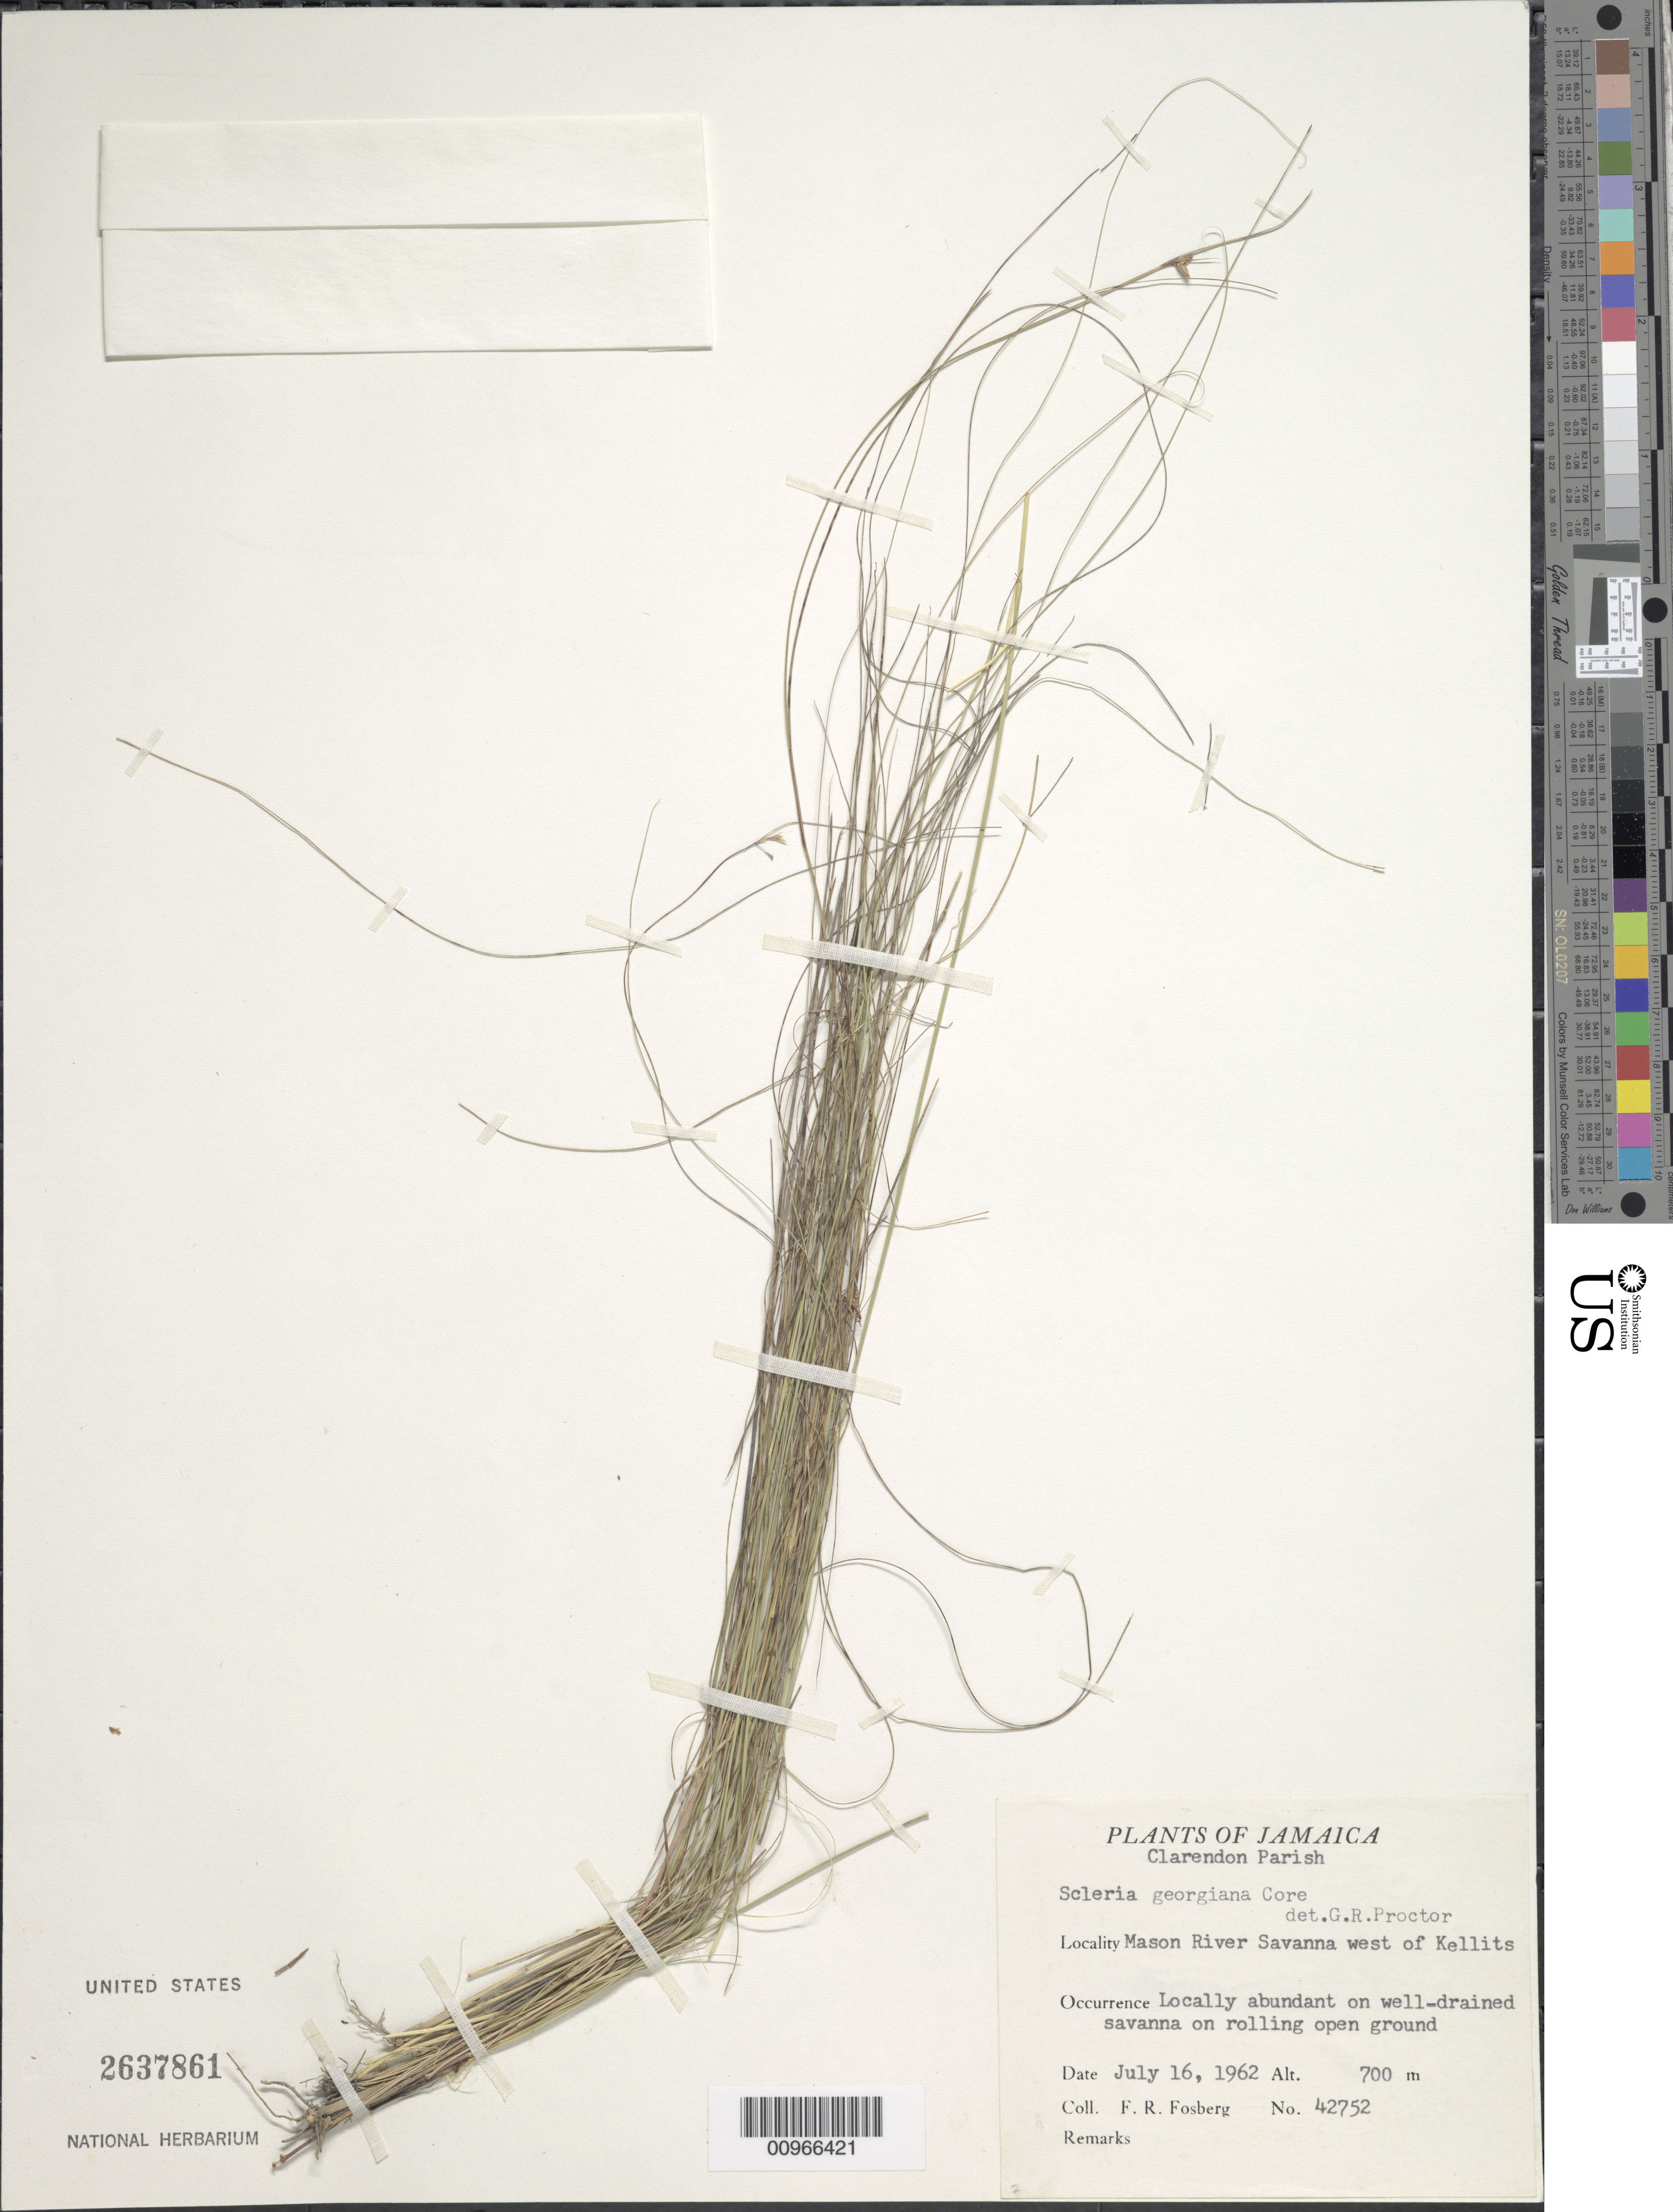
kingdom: Plantae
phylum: Tracheophyta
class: Liliopsida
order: Poales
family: Cyperaceae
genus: Scleria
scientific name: Scleria georgiana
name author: Core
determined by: Proctor, G. R.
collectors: F. R. Fosberg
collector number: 42752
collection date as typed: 16 Jul 1962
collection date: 1962-07-16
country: Jamaica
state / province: Clarendon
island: Jamaica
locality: Mason River Savanna, west of Kellits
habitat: On well-drained savanna on rolling open ground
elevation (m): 700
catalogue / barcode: US 2637861